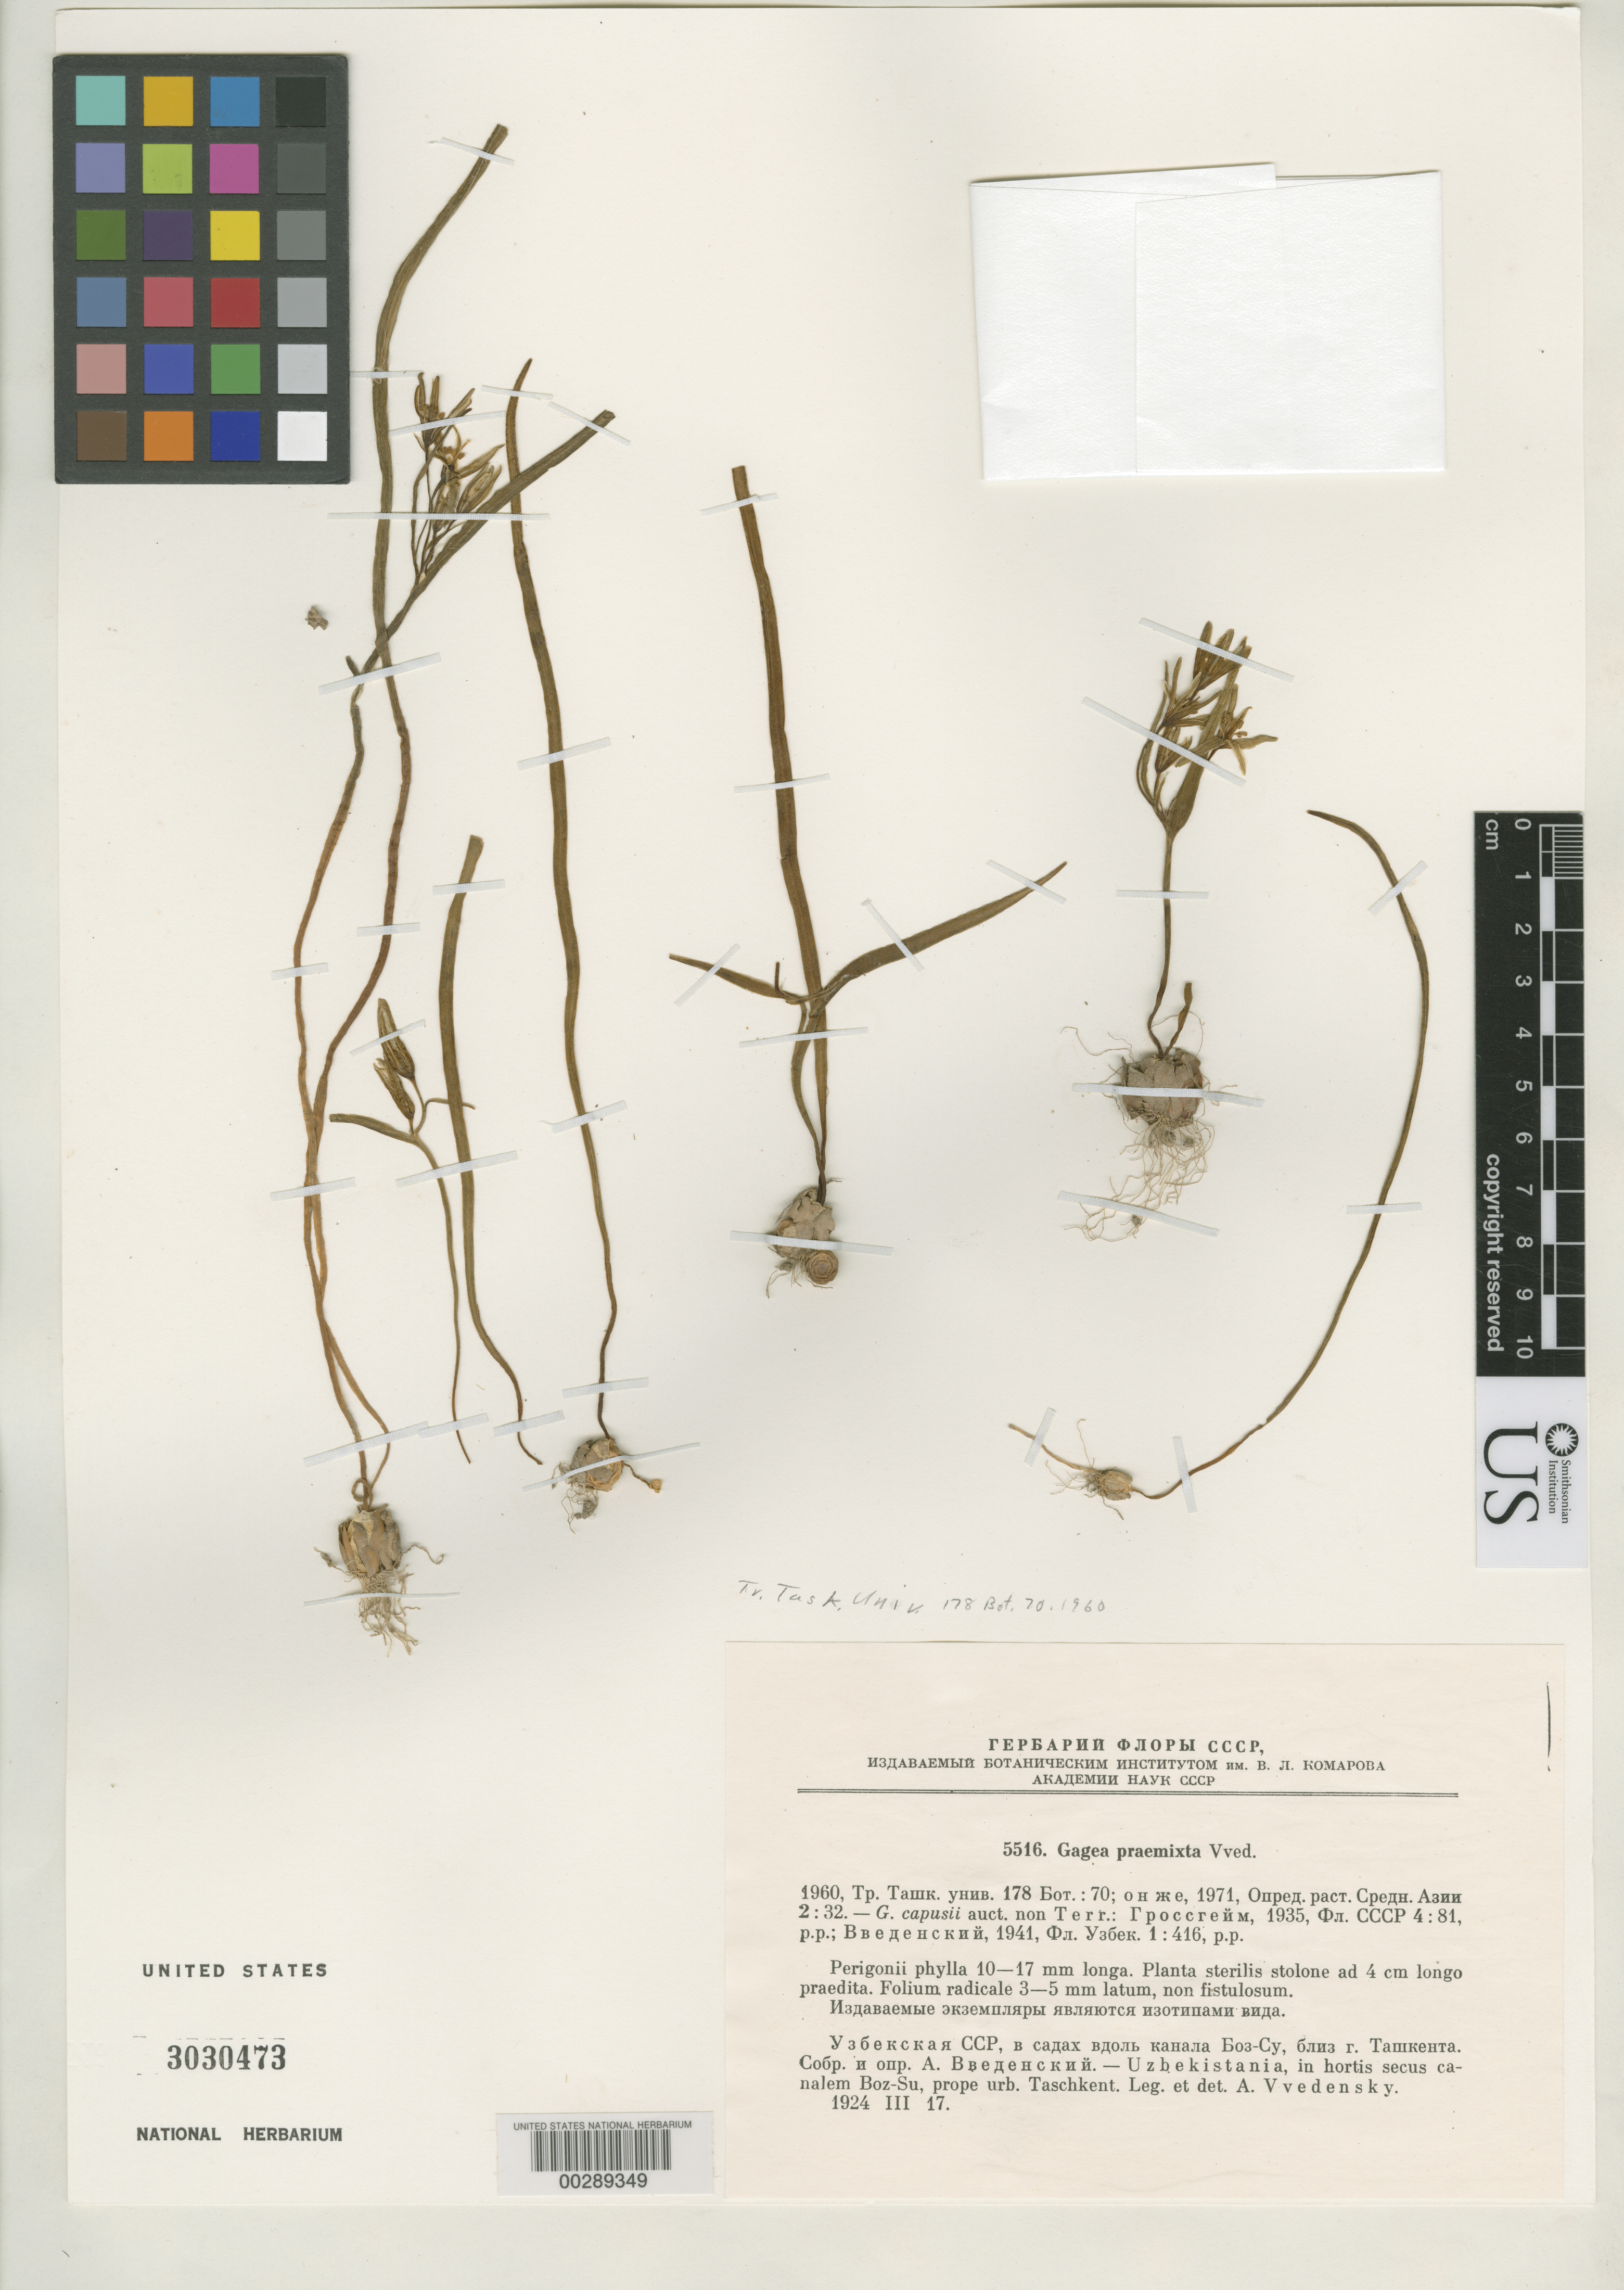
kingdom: Plantae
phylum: Tracheophyta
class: Liliopsida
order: Liliales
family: Liliaceae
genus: Gagea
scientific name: Gagea praemixta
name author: Vved.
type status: Isotype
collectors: A. Vvedensky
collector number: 5516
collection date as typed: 17 Mar 1924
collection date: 1924-03-17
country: Uzbekistan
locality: In hortis secus canalem Boz-su, prope Urb. Taschkent.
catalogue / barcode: US 3030473